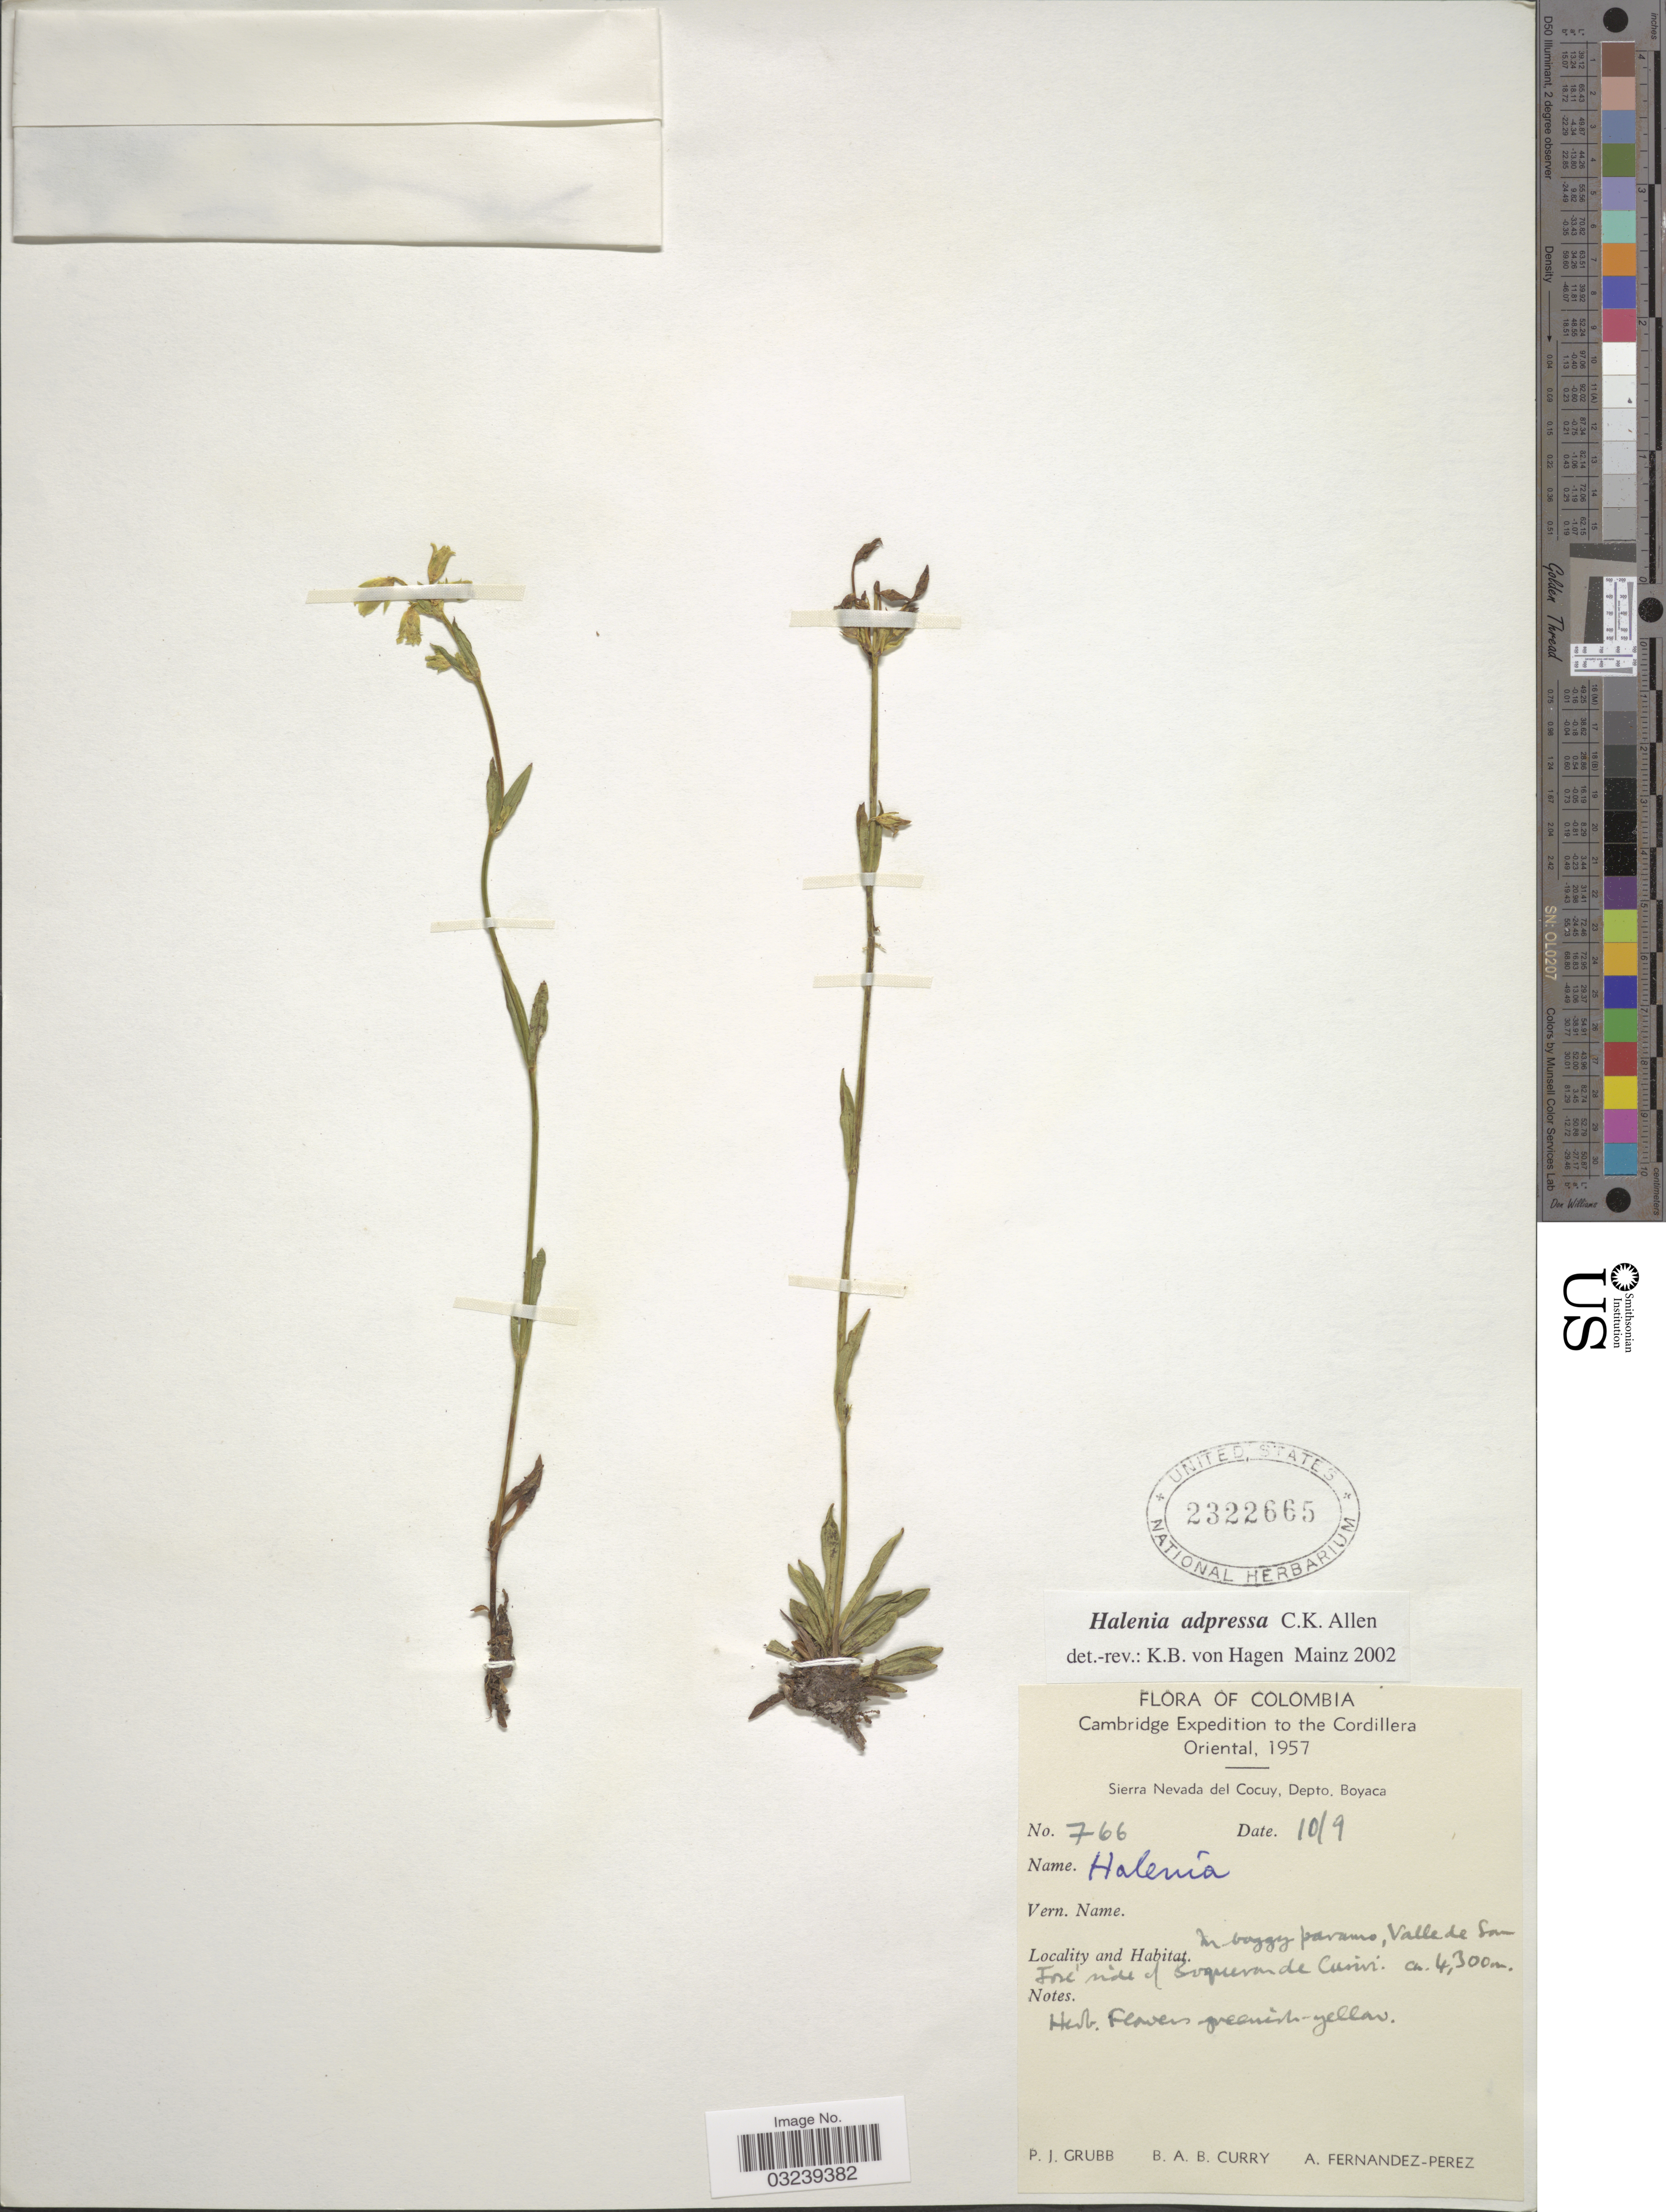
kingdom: Plantae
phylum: Tracheophyta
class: Magnoliopsida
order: Gentianales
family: Gentianaceae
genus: Halenia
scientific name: Halenia adpressa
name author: C.K. Allen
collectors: P. J. Grubb, B. Curry & A. Fernández-Pérez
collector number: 766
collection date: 1957-09-10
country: Colombia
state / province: Boyacá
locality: Cordillera Oriental. Sierra Nevada del Cocuy, Depto. Boyaca.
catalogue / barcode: US 2322665